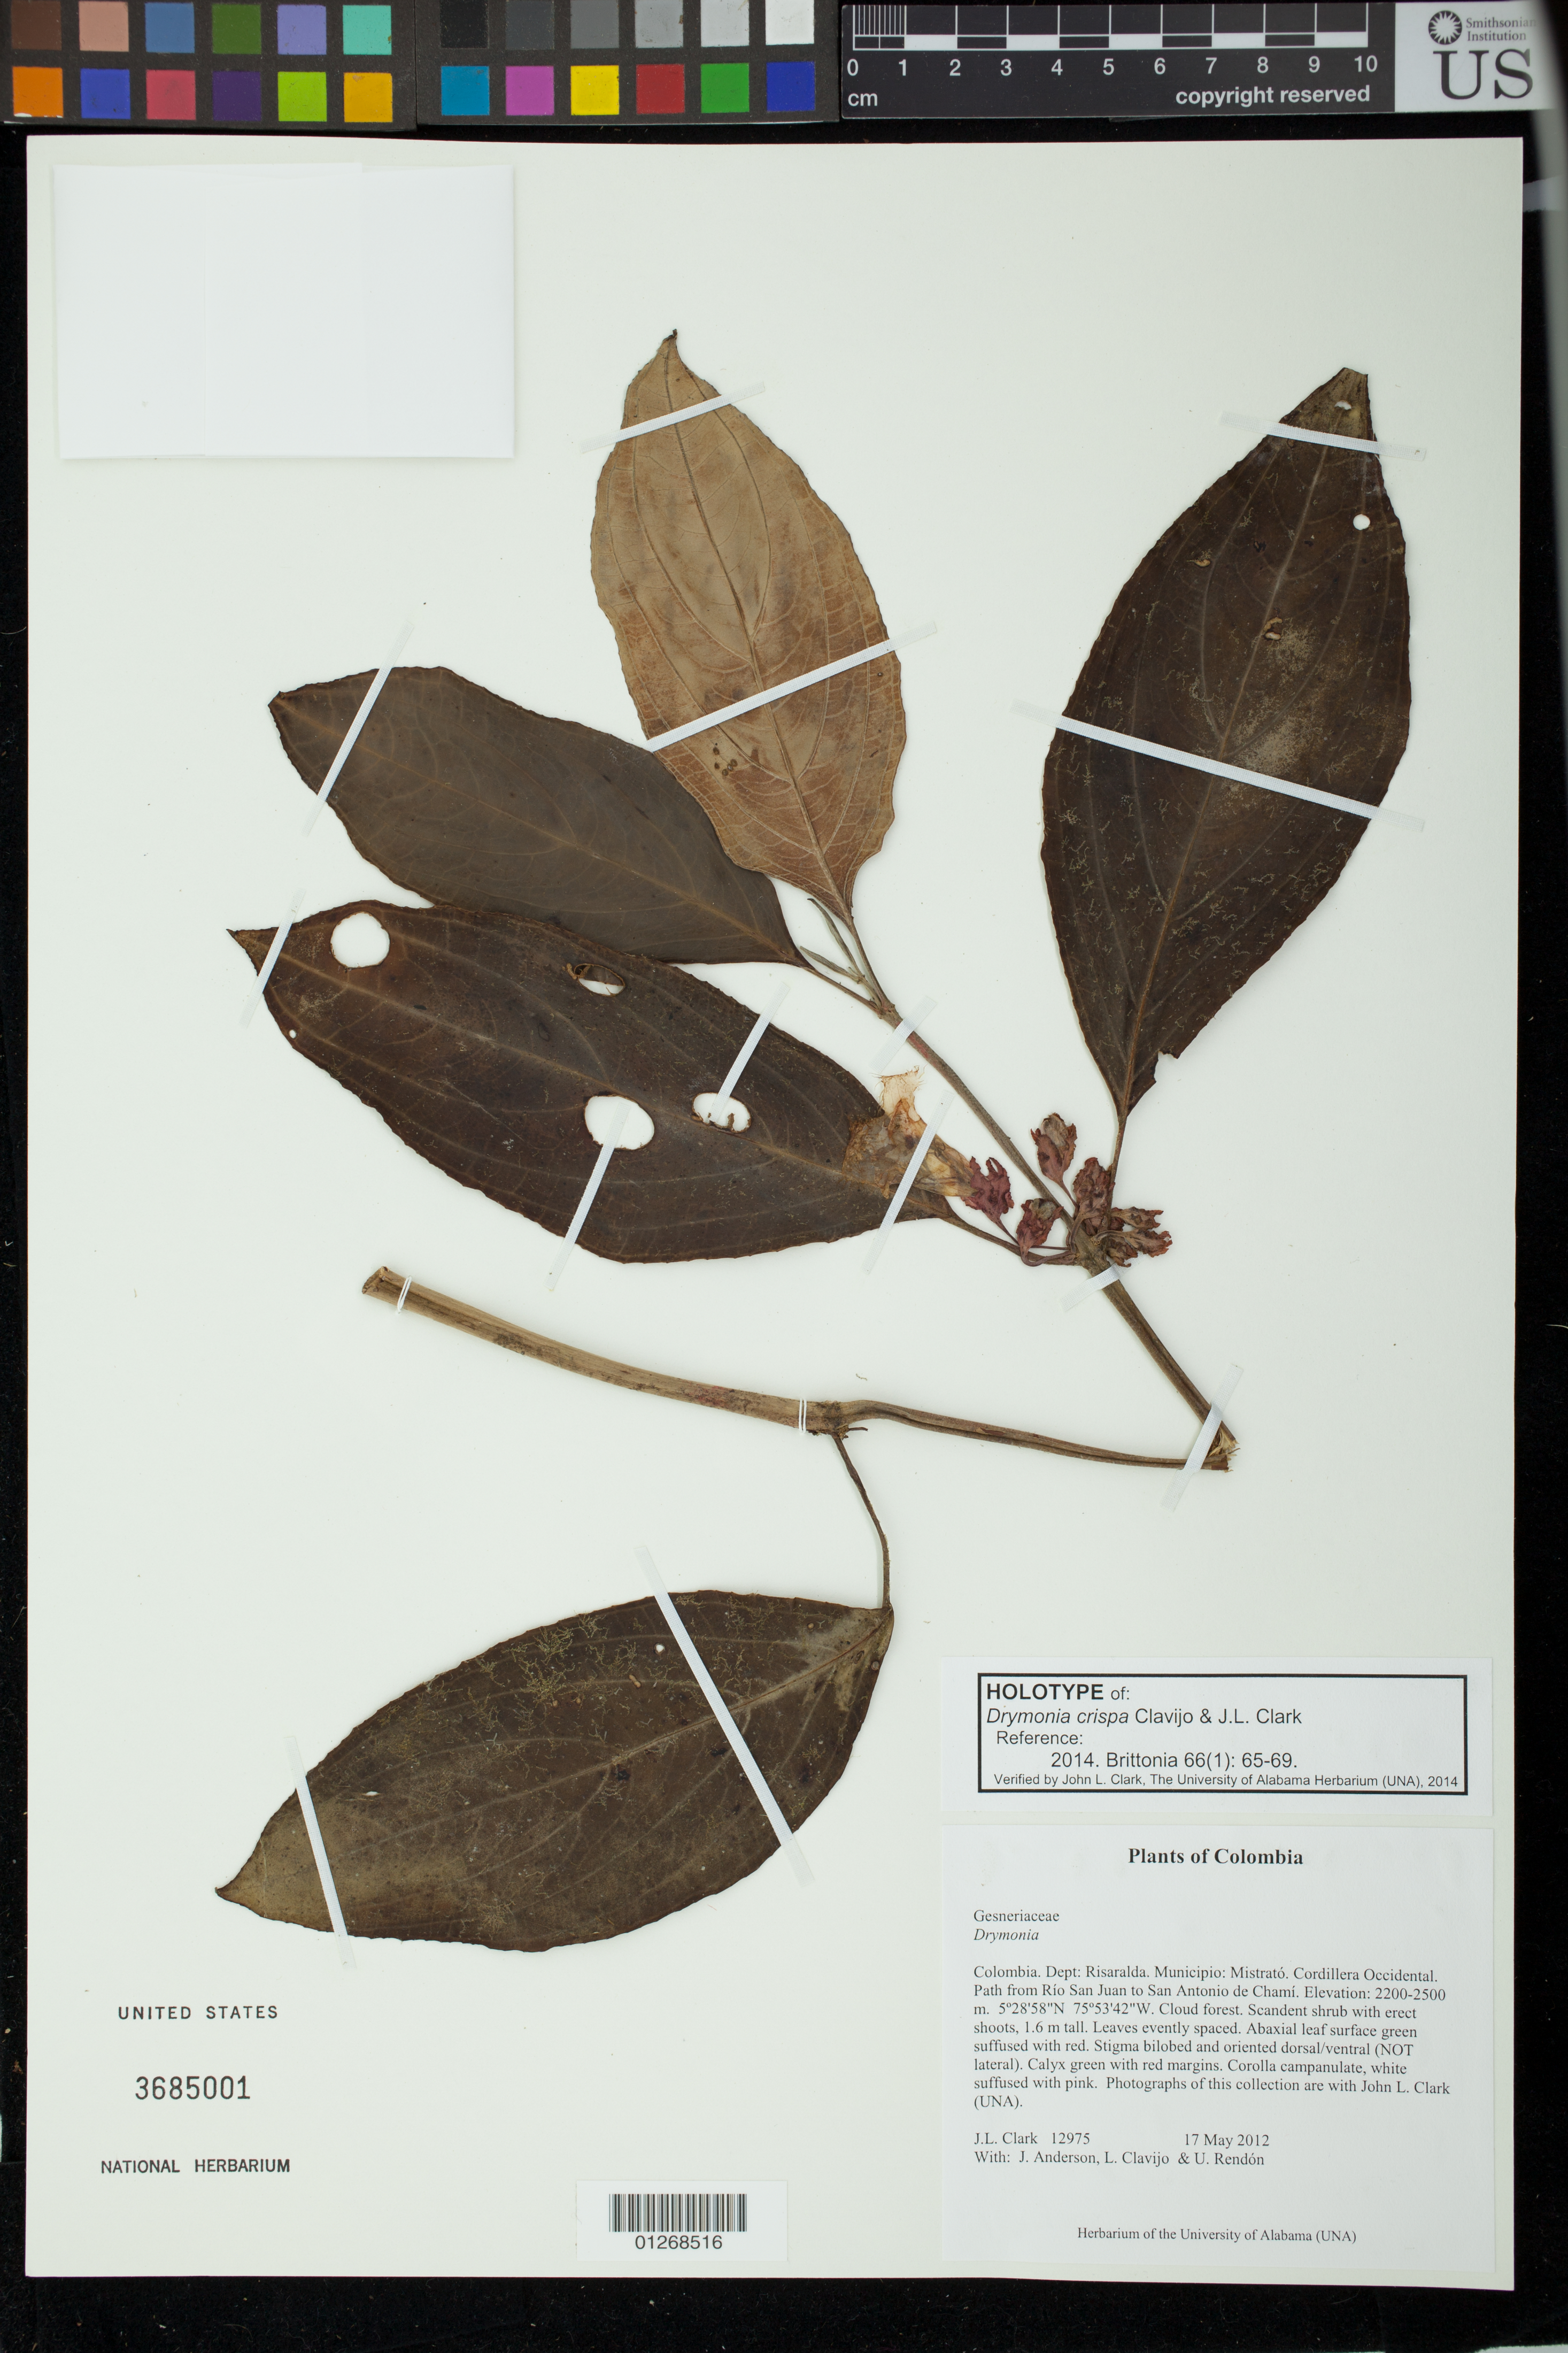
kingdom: Plantae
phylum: Tracheophyta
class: Magnoliopsida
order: Lamiales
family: Gesneriaceae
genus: Drymonia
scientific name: Drymonia crispa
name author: Clavijo & J.L. Clark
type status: Holotype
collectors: J. L. Clark, J. Anderson, L. Clavijo & U. Rendón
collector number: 12975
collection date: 2012-05-17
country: Colombia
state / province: Risaralda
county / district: Mistrató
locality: Dept.: Risaralda. Municipio: Mistrató. Cordillera Occidental. Path from Río San Juan to San Antonio de Chamí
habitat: Cloud forest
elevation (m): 2200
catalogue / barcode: US 3685001